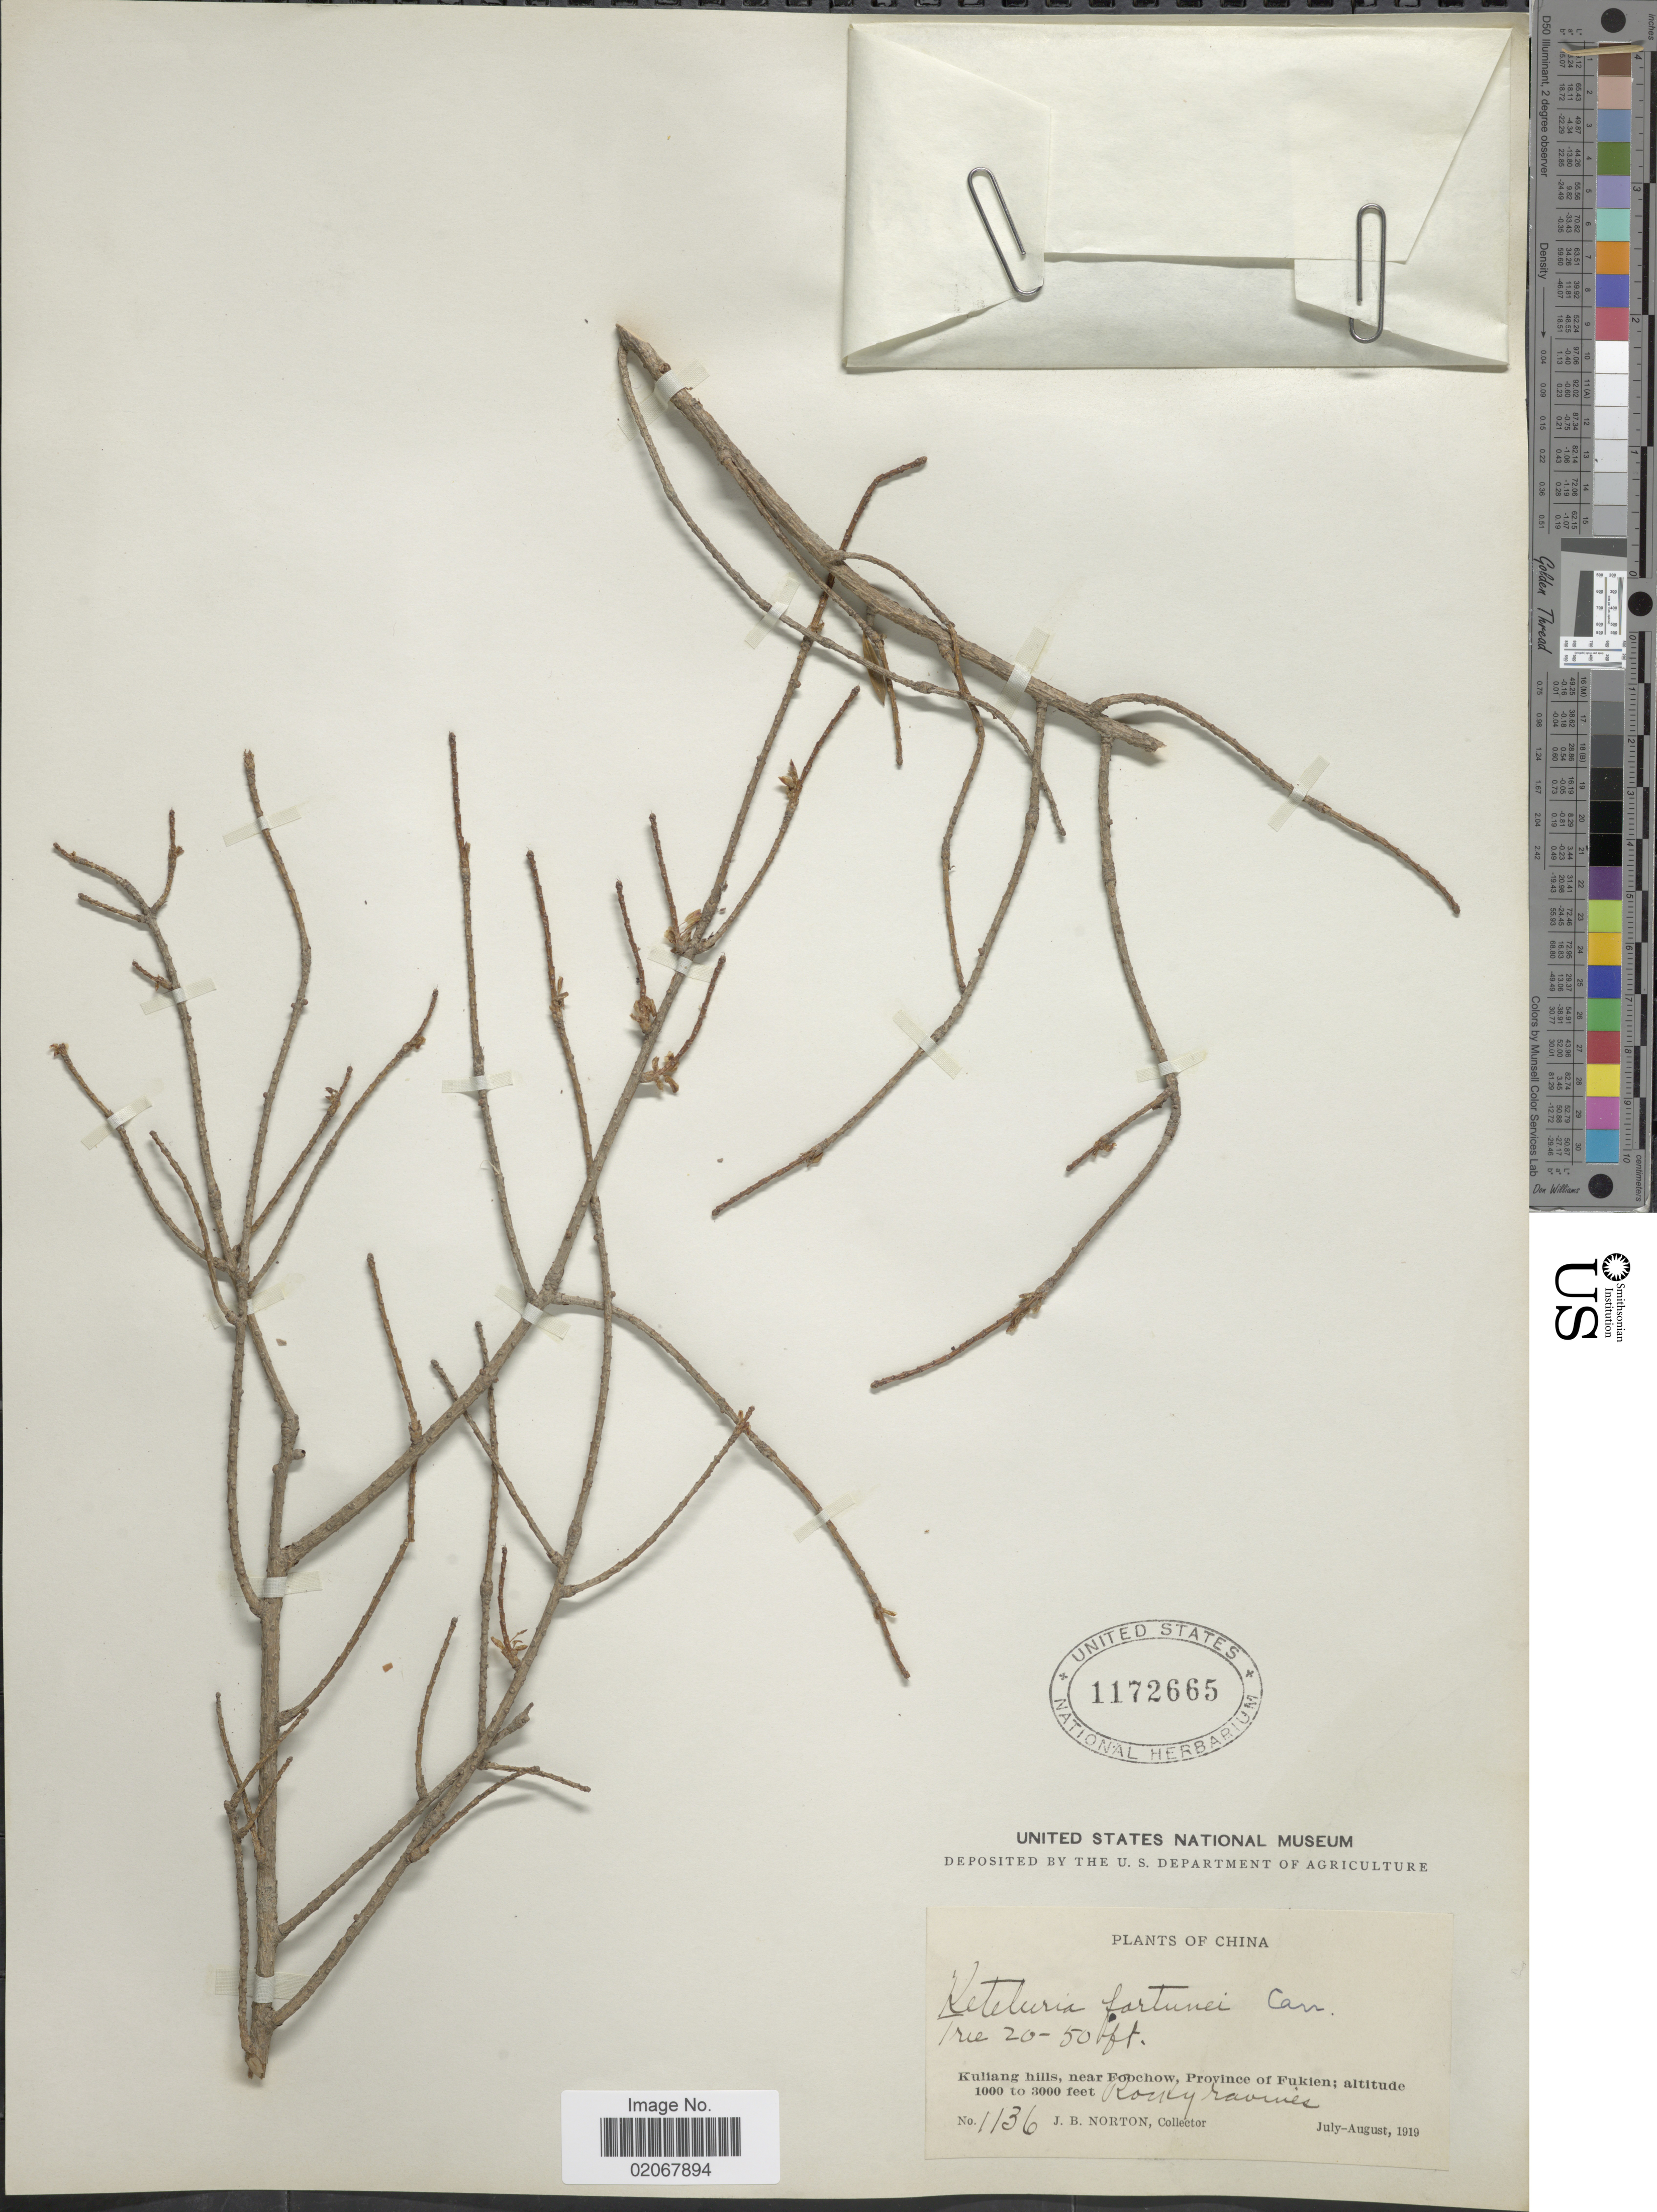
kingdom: Plantae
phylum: Tracheophyta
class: Pinopsida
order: Pinales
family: Pinaceae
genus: Keteleeria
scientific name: Keteleeria fortunei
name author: (A. Murray bis) Carrière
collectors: J. B. Norton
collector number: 1136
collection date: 1919-07/1919-08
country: China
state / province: Fujian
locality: Kuliang hills, near foochow, province of Fukien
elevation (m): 305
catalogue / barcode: US 1172665